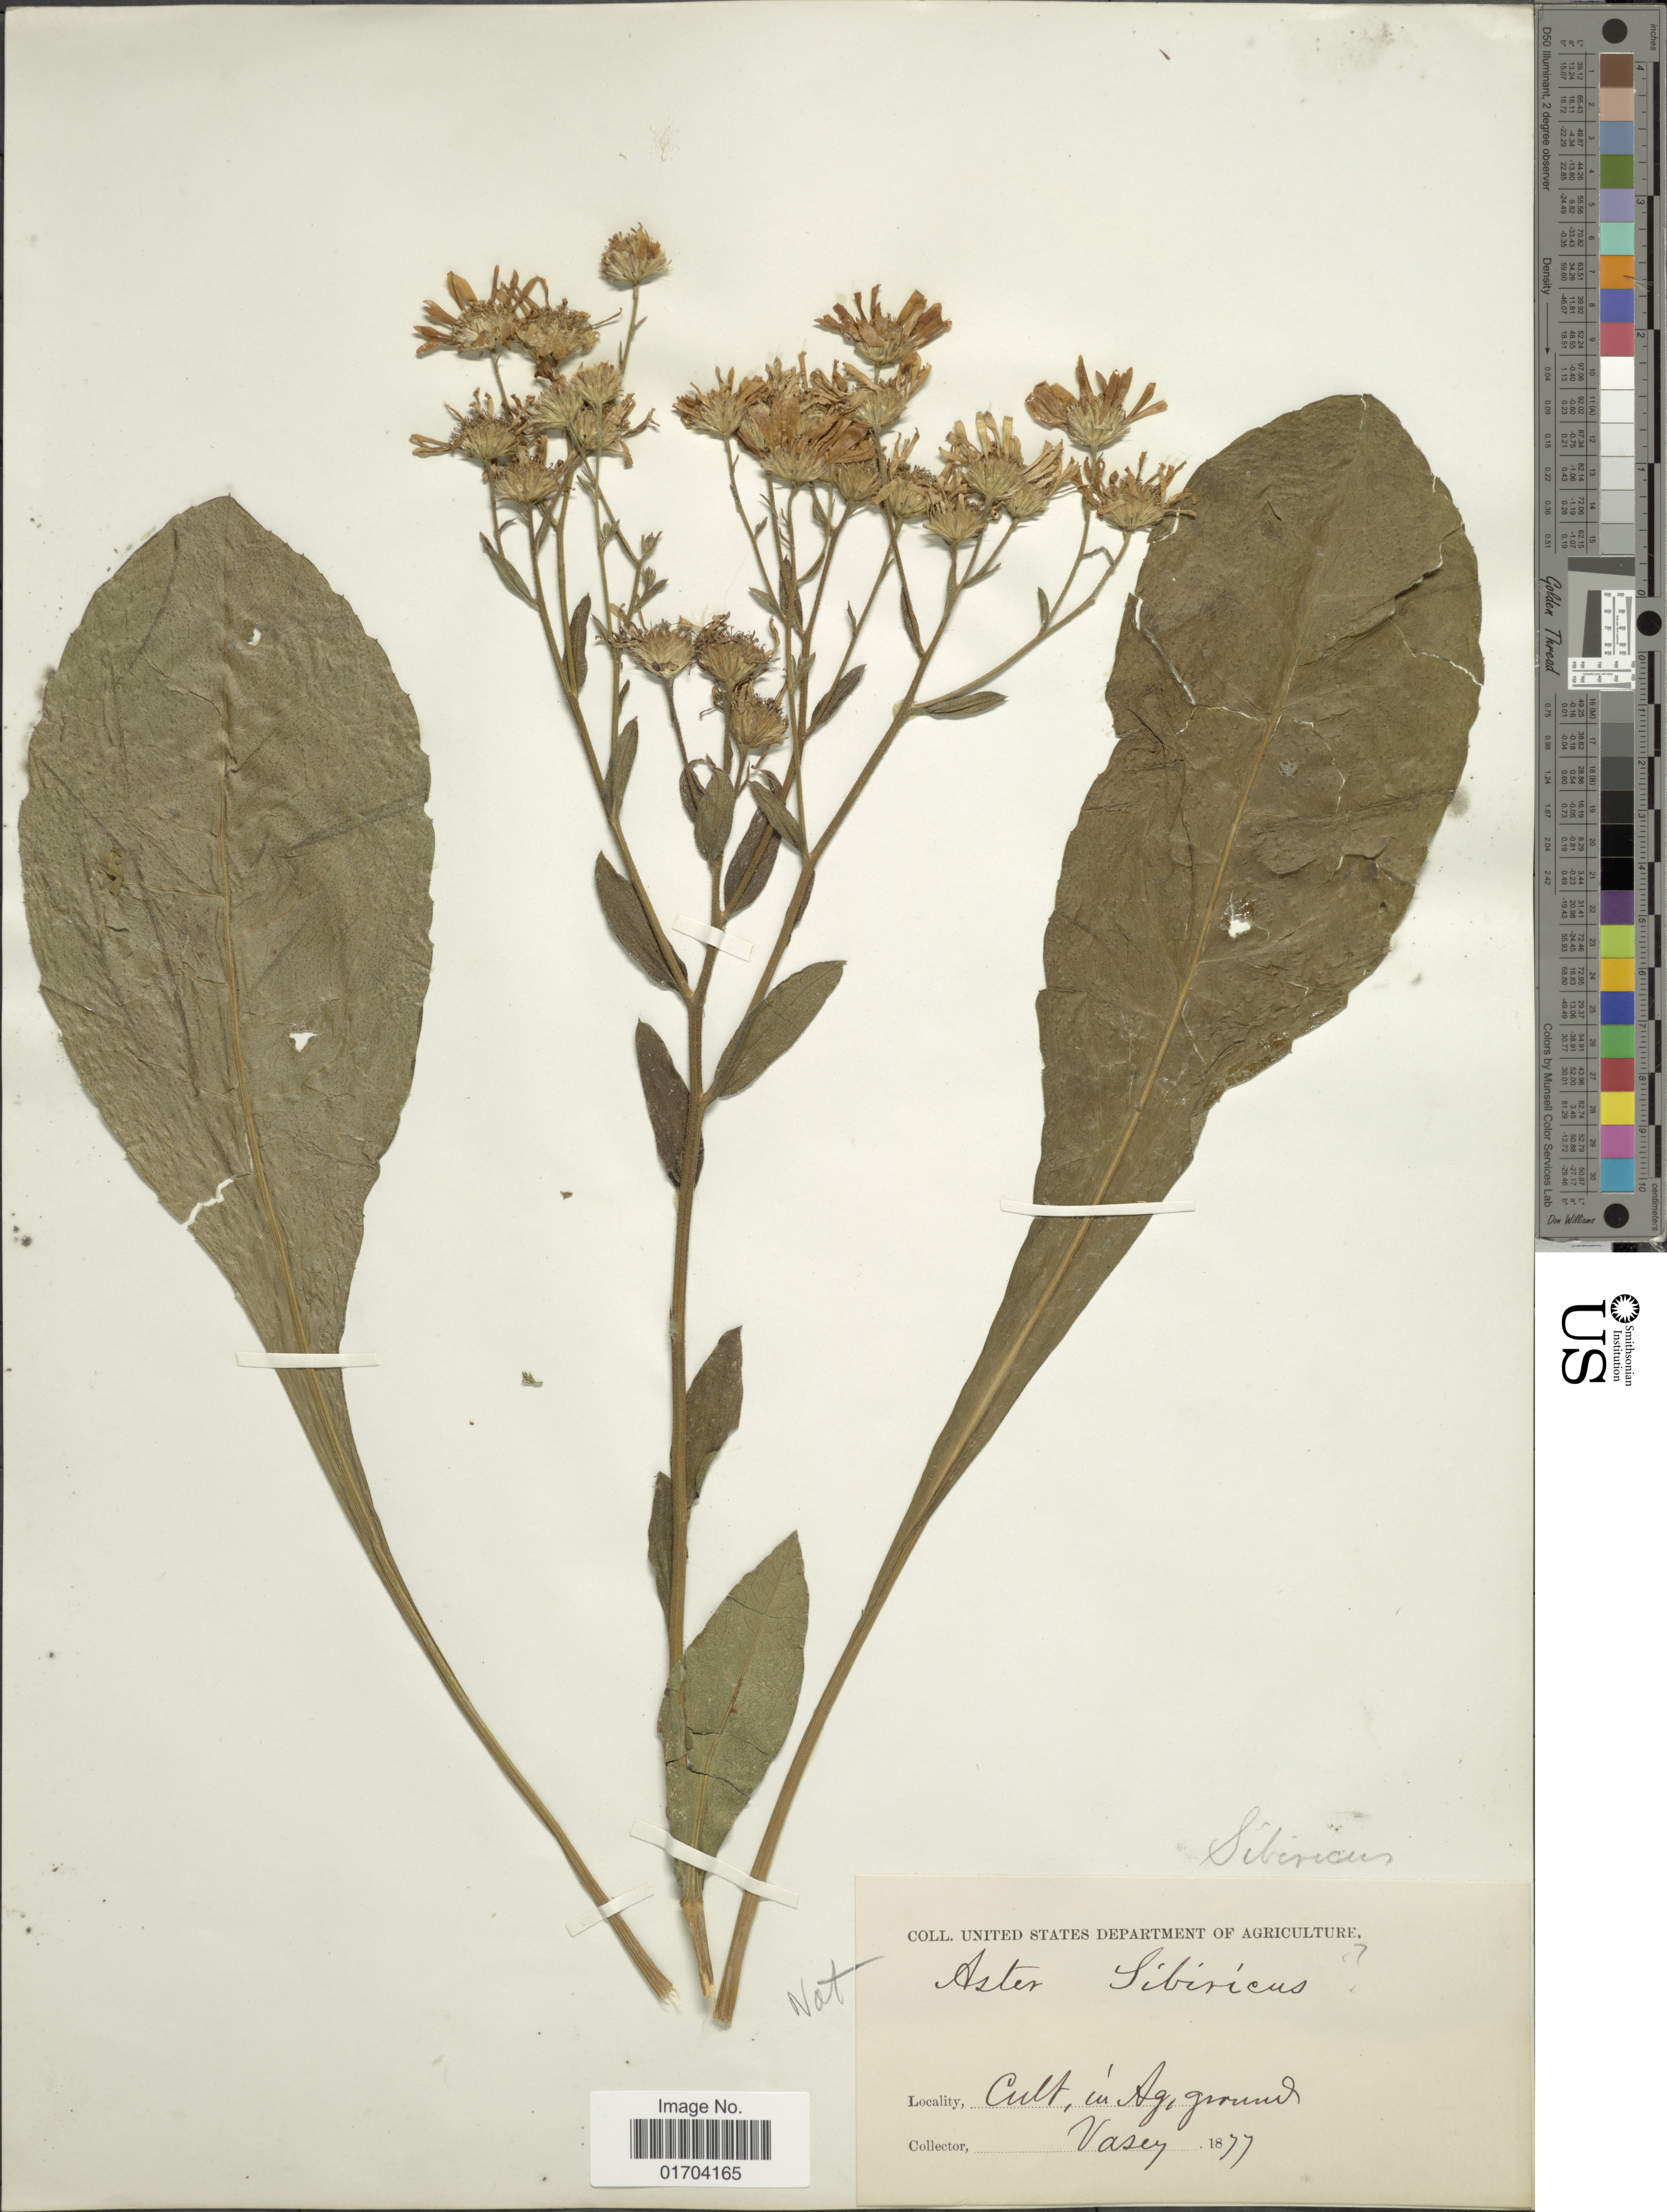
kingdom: Plantae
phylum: Tracheophyta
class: Magnoliopsida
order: Asterales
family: Asteraceae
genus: Symphyotrichum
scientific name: Symphyotrichum sp.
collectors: Vasey, --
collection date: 1877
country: United States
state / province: District of Columbia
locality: In Ag, ground.